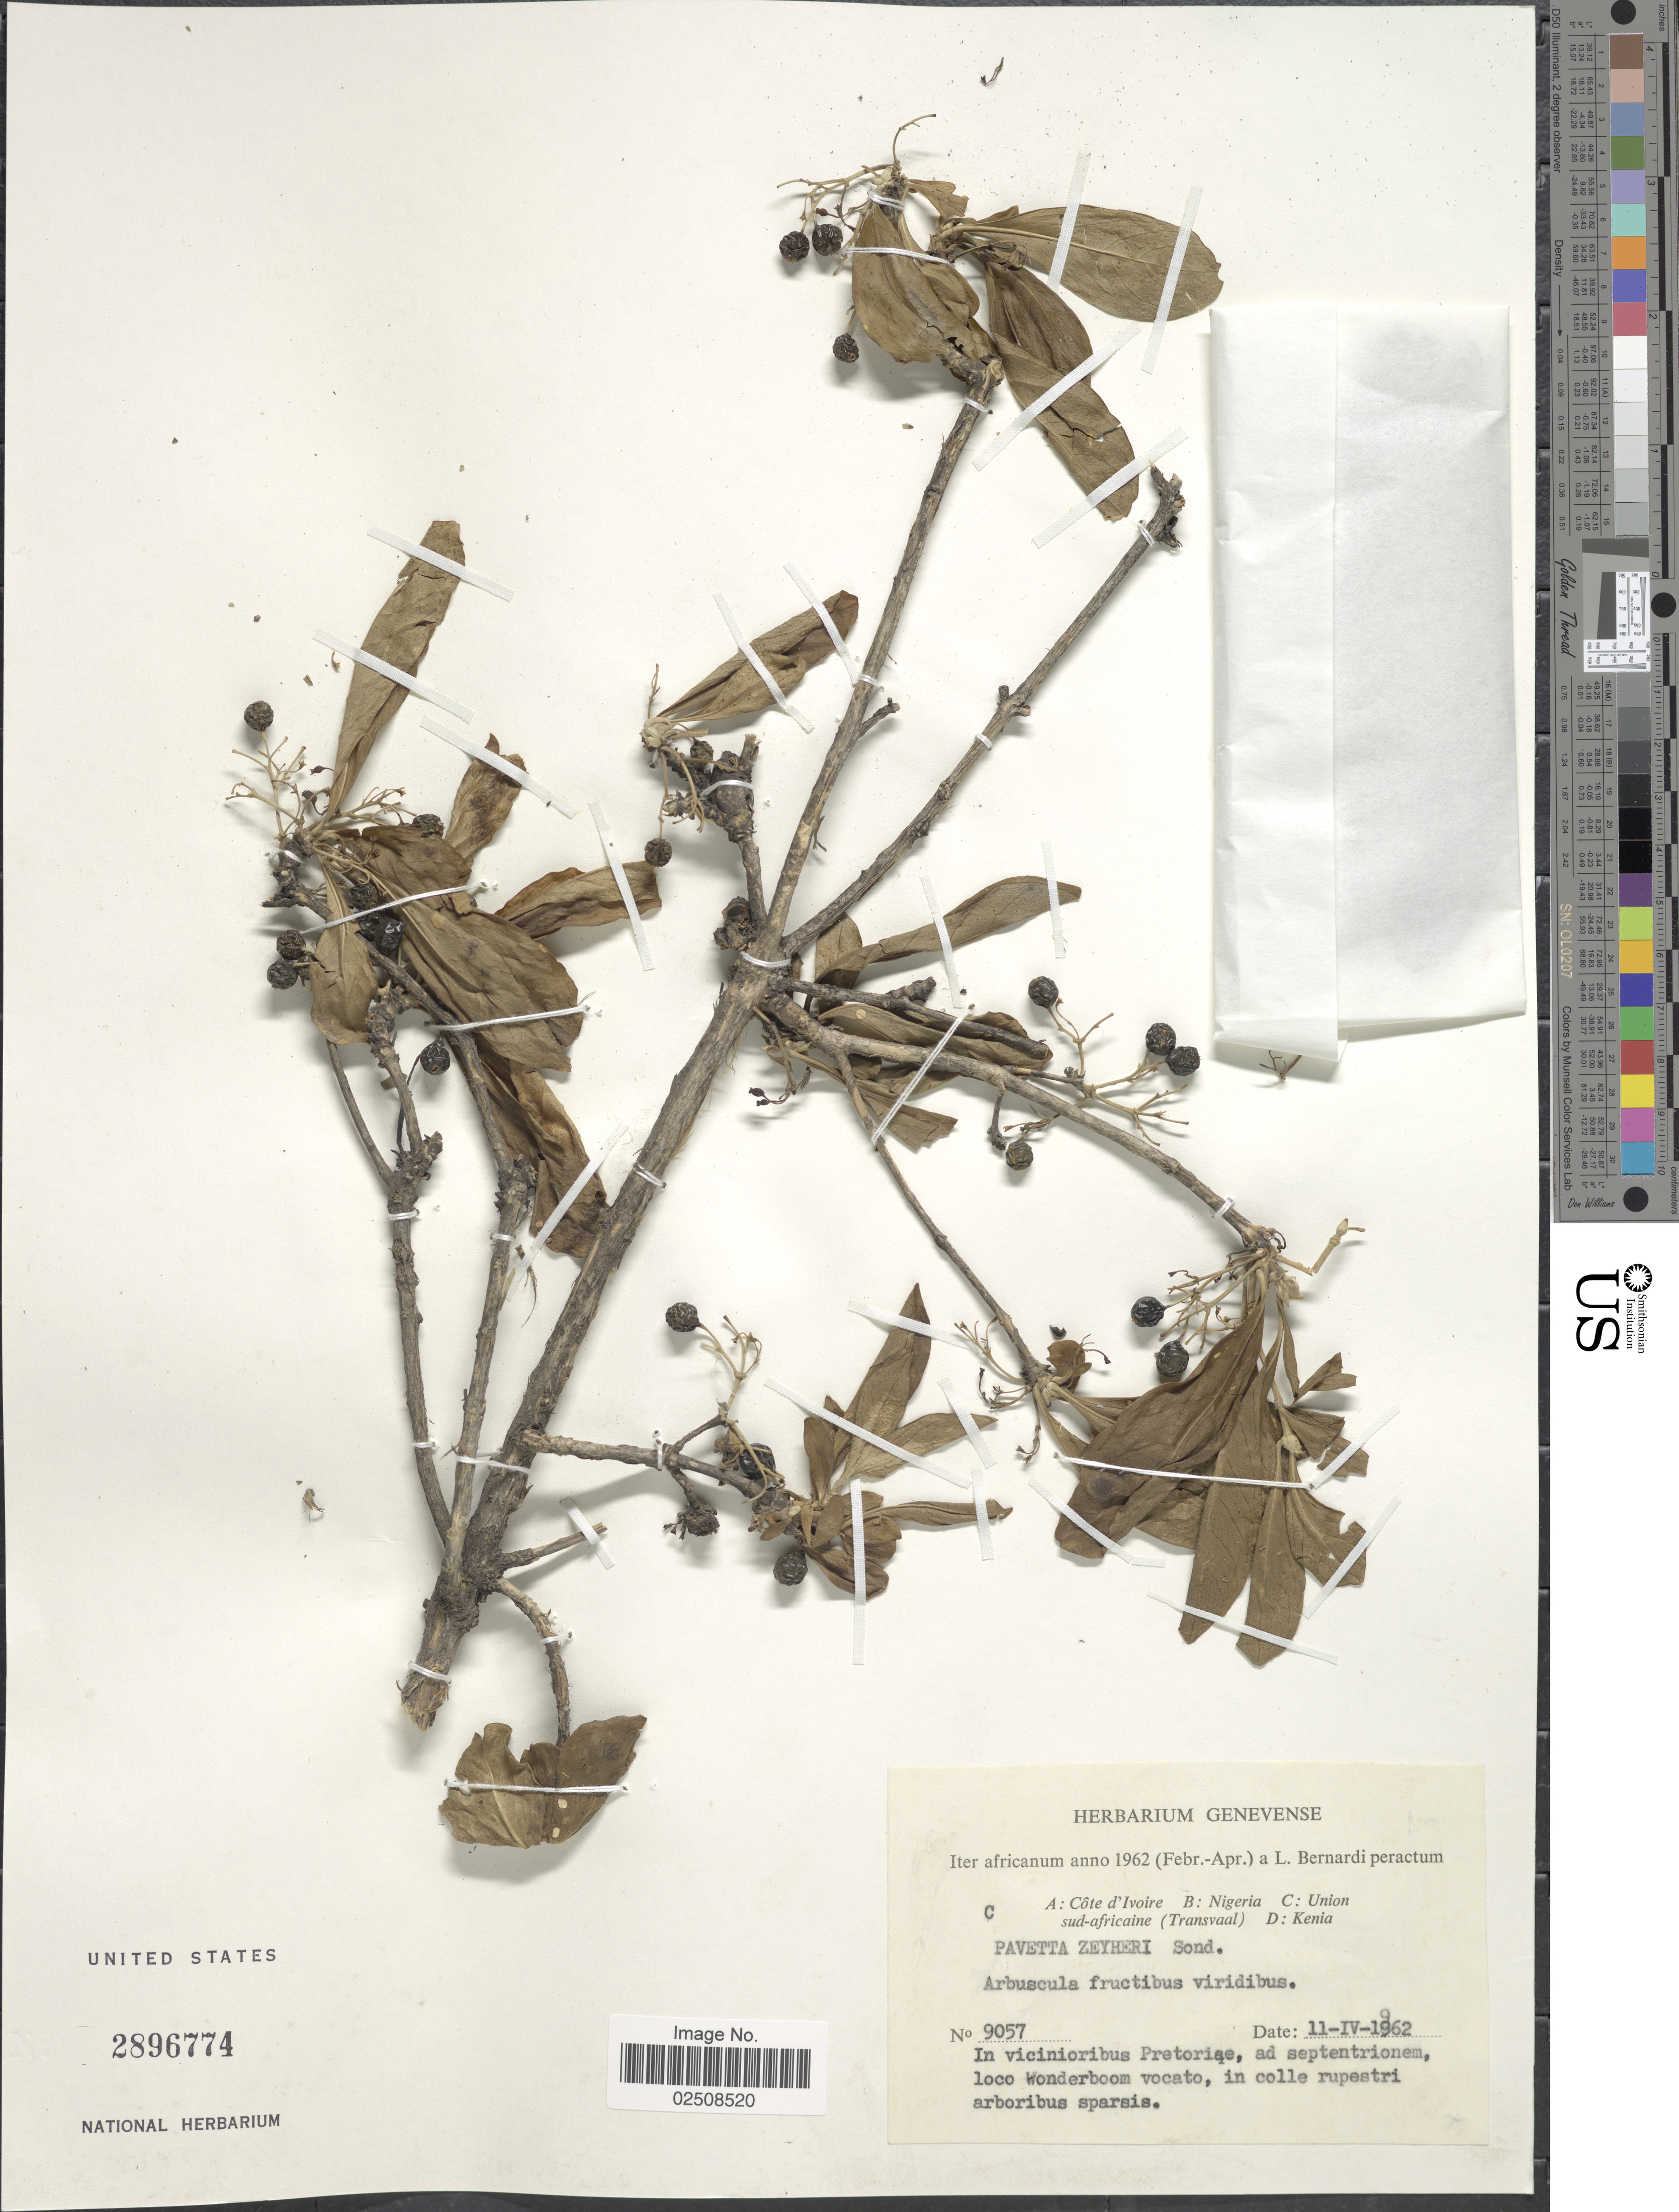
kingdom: Plantae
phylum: Tracheophyta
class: Magnoliopsida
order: Gentianales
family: Rubiaceae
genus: Pavetta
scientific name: Pavetta zeyheri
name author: Sond.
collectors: L. Bernardi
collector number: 9057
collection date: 1962-04-11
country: St. Vincent - Grenadines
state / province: Grenadines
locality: Union. In vicinioribus Pretoriae, ad septentrionem, loco Wonderboom vocato, in colle rupestri arboribus sparsis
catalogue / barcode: US 2896774